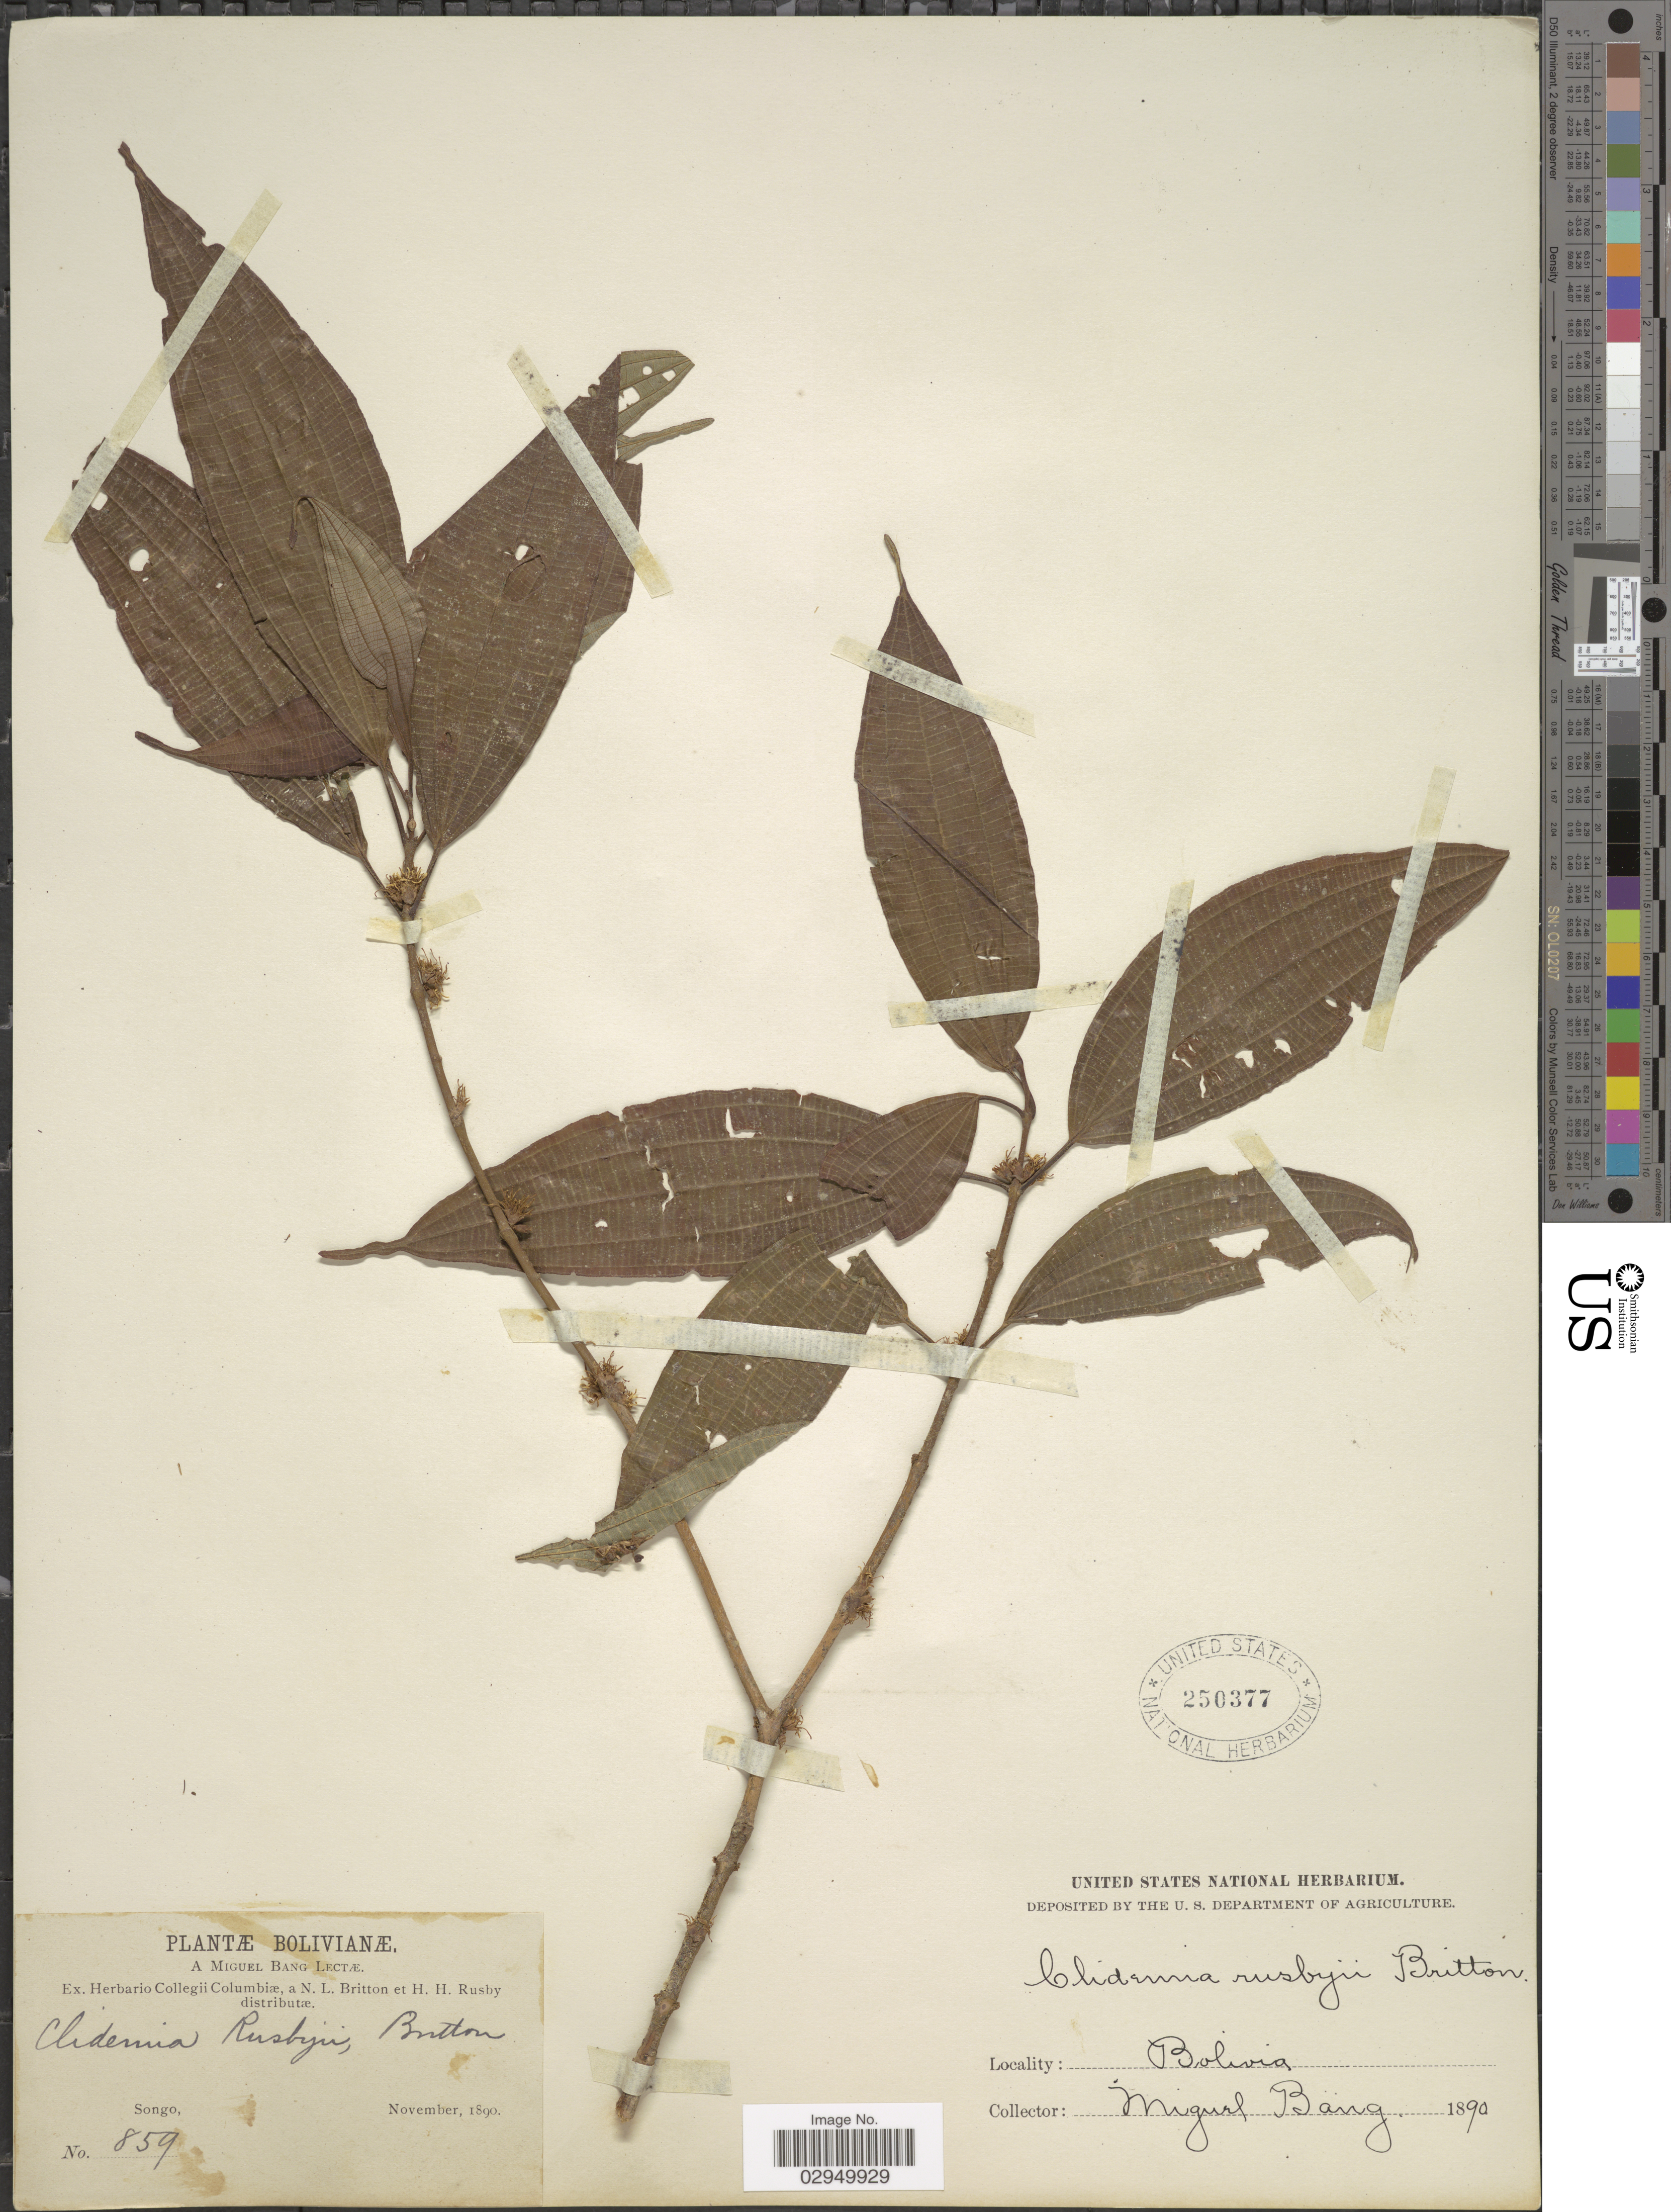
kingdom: Plantae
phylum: Tracheophyta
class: Magnoliopsida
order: Myrtales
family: Melastomataceae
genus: Clidemia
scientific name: Clidemia sessiliflora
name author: (Naudin) Cogn.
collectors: M. Bang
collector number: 859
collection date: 1890-11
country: Bolivia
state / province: La Paz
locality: Songo.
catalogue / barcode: US 250377